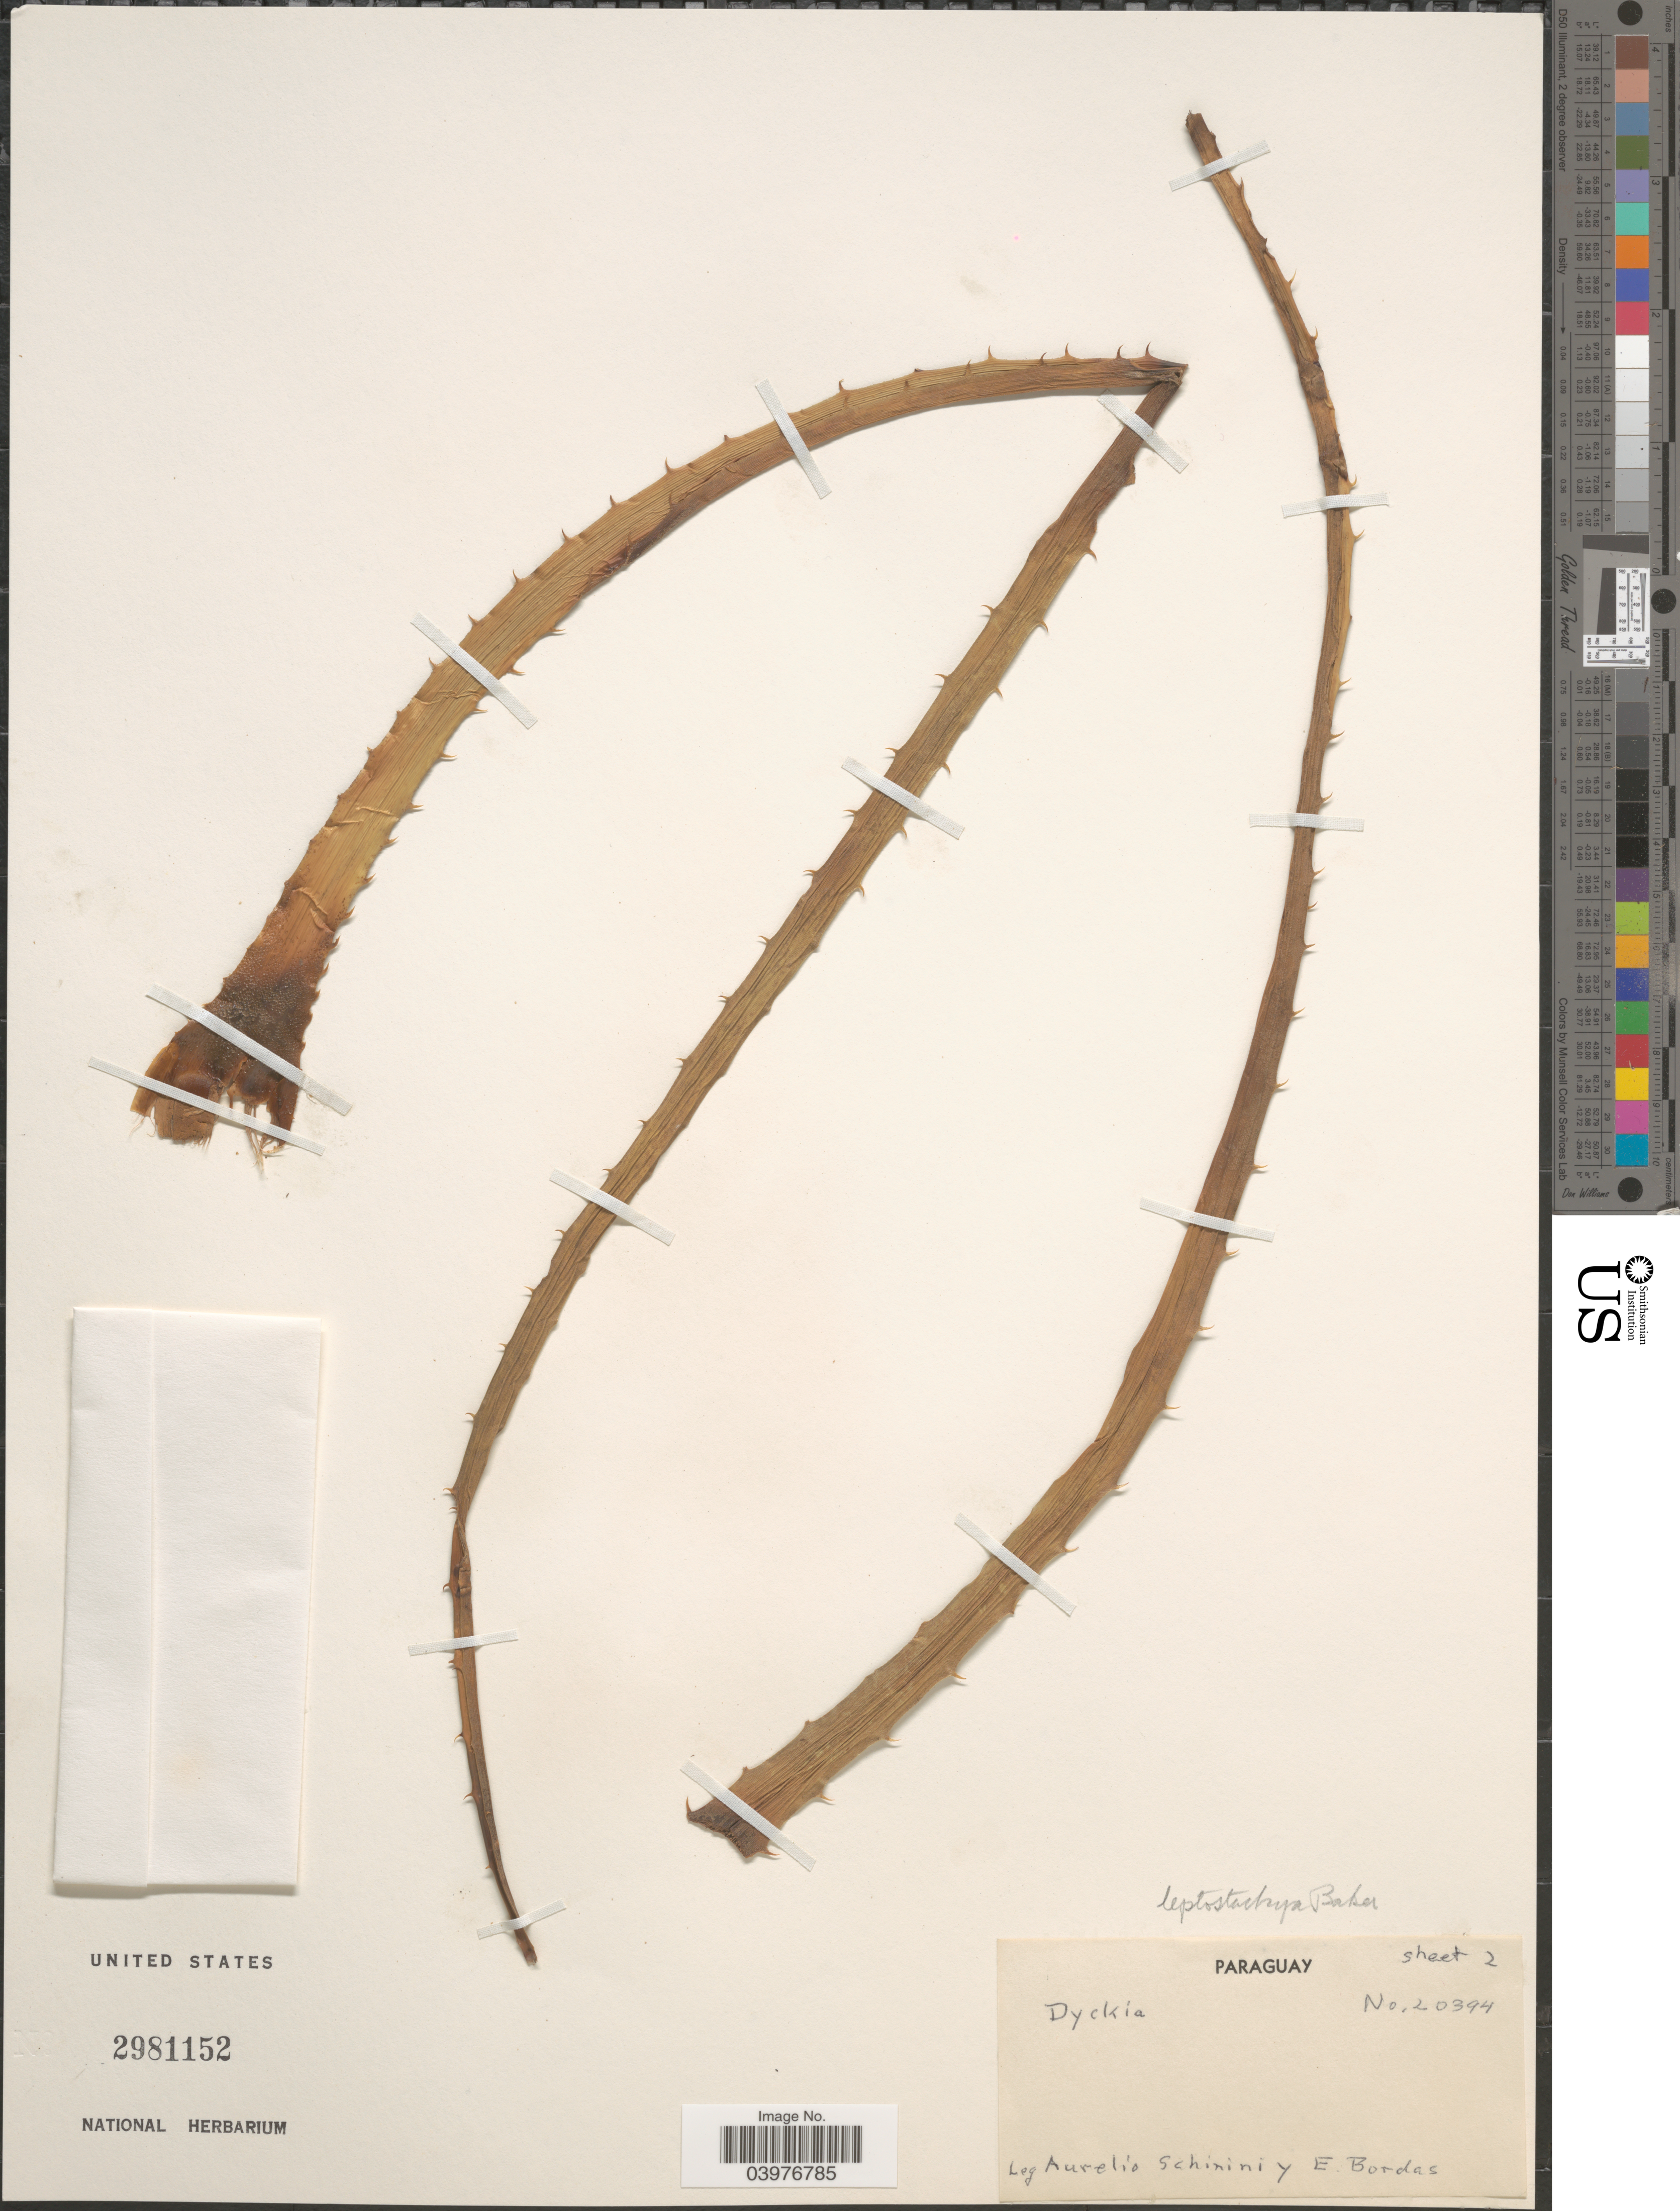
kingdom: Plantae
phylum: Tracheophyta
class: Liliopsida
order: Poales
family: Bromeliaceae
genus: Dyckia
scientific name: Dyckia leptostachya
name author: Baker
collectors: A. Schinini & E. Bordas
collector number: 20394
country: Paraguay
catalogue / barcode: US 2981152